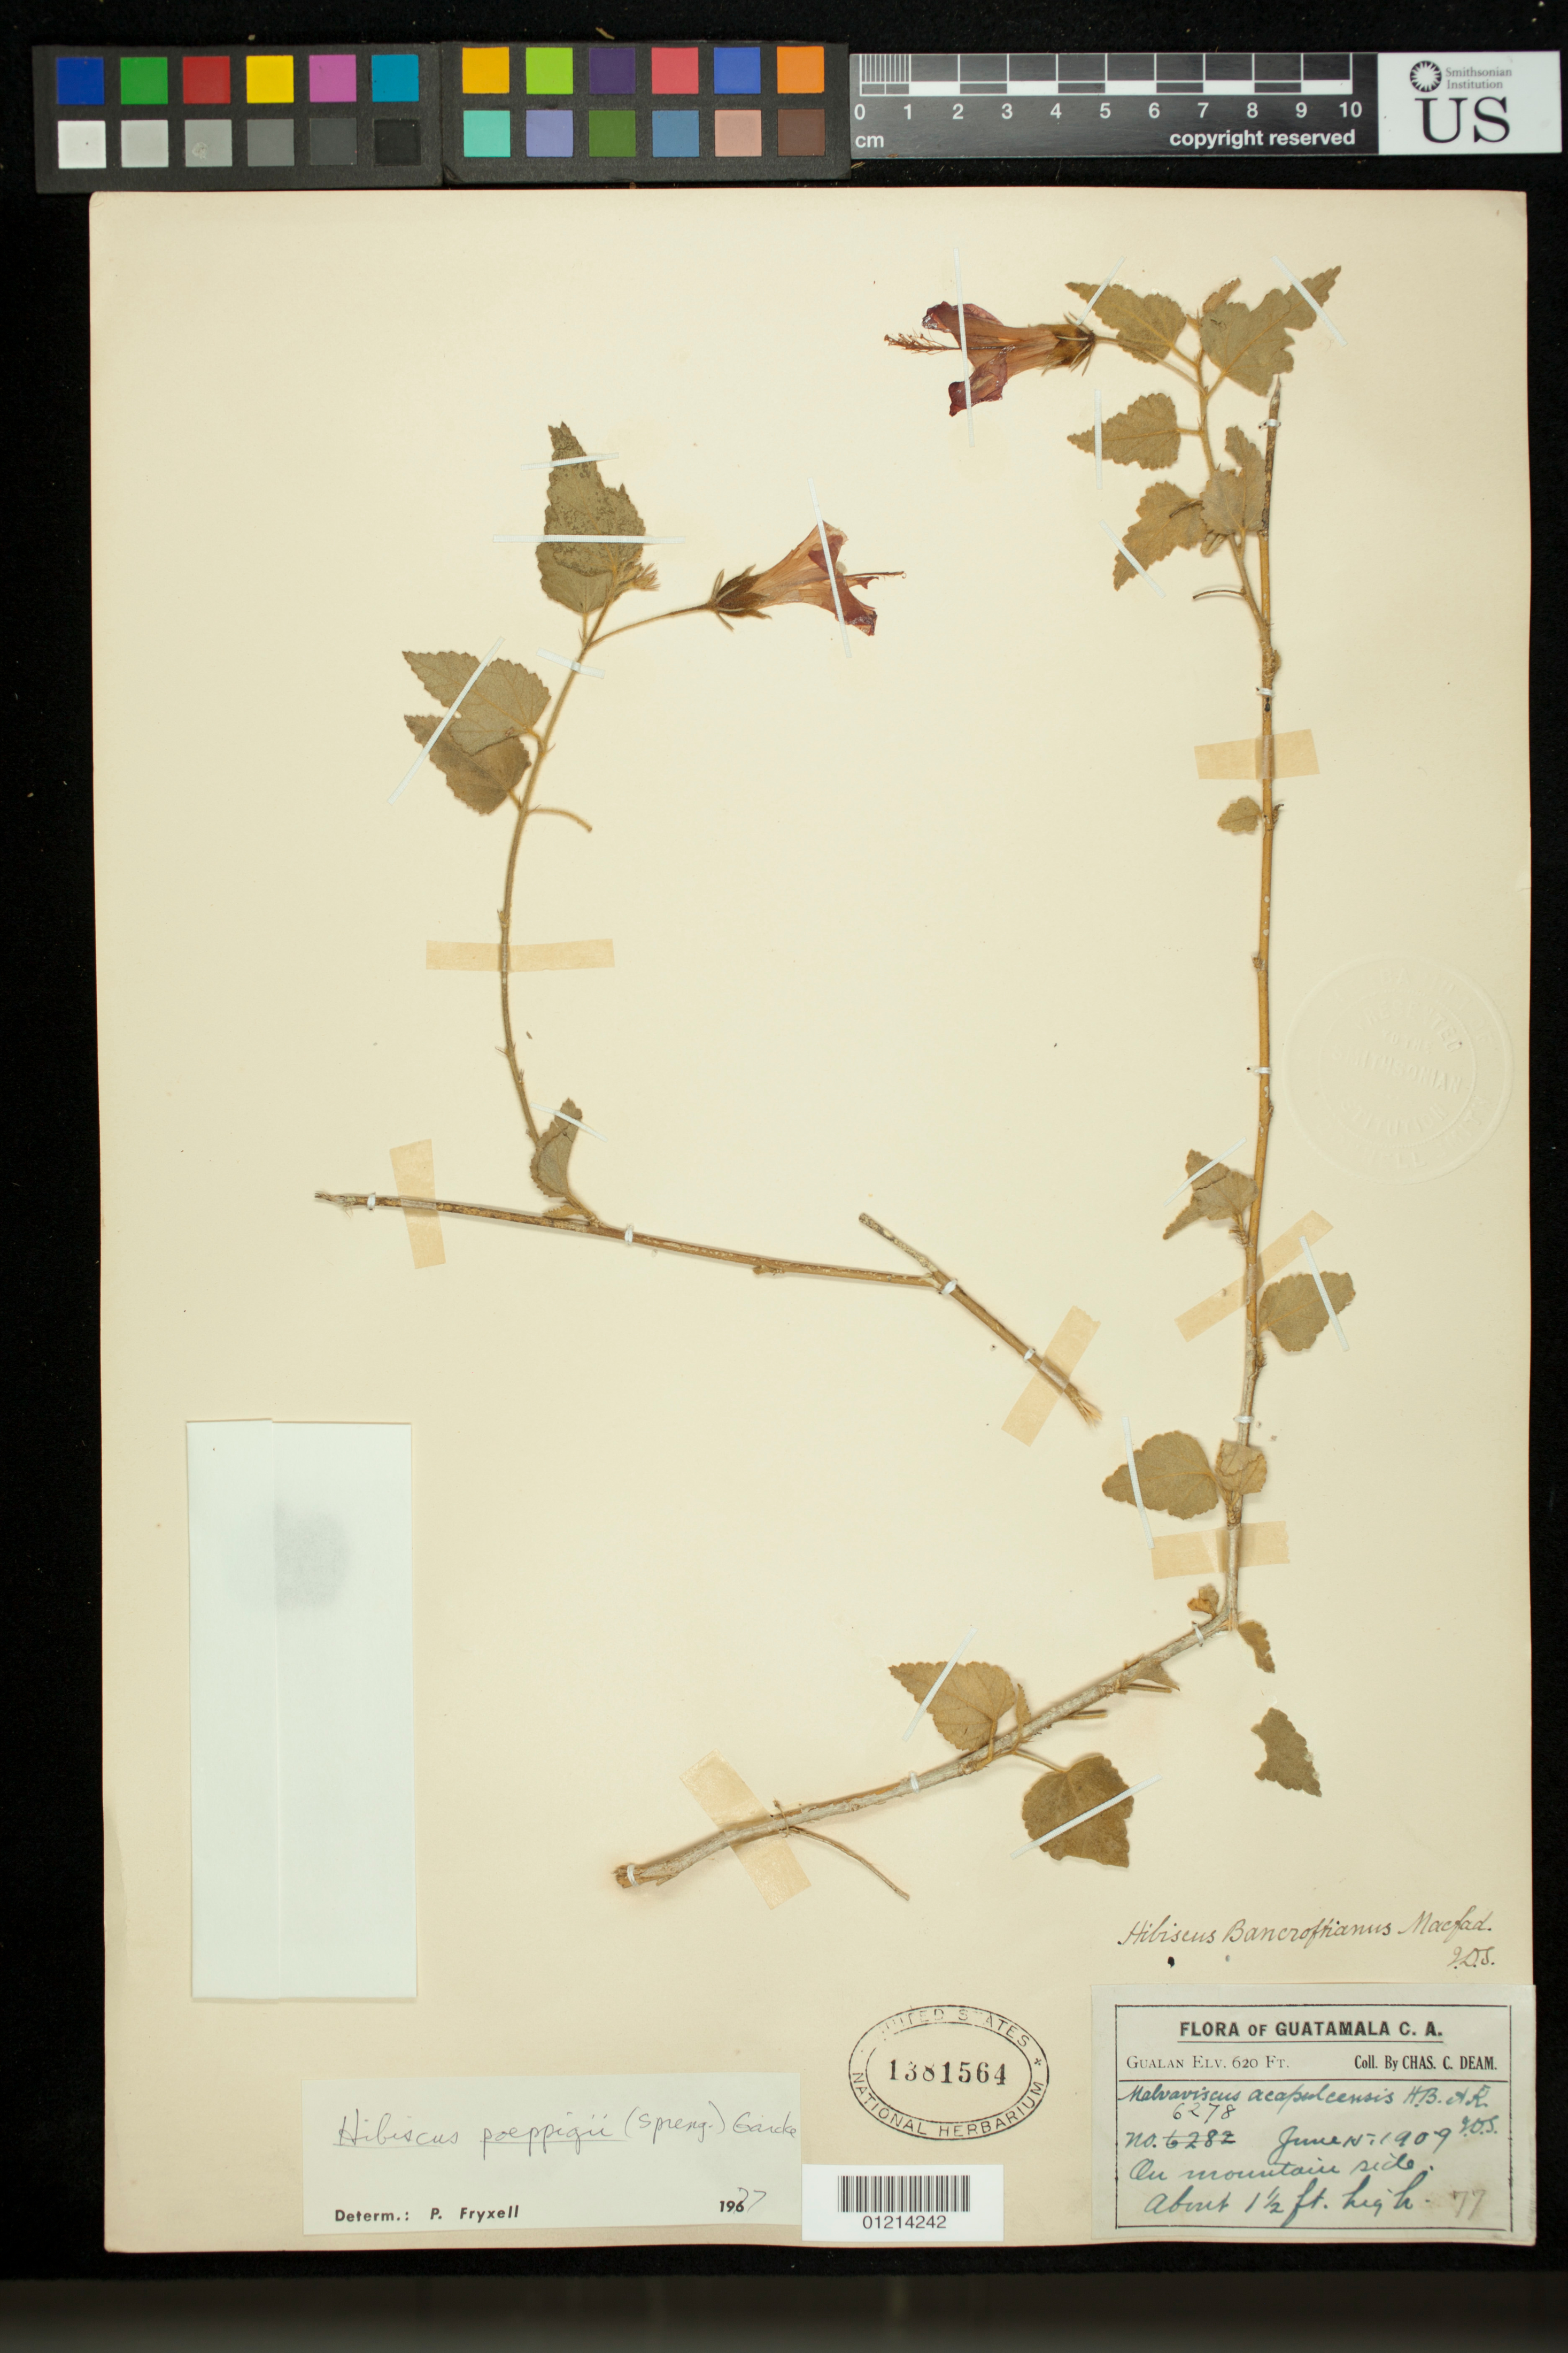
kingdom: Plantae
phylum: Tracheophyta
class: Magnoliopsida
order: Malvales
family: Malvaceae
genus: Hibiscus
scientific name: Hibiscus poeppigii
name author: (Spreng.) Garcke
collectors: C. C. Deam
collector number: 6278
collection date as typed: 6/15/1909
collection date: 1909-06-15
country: Guatemala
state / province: Zacapa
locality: Gualán, on mountain side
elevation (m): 189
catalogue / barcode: US 1381564